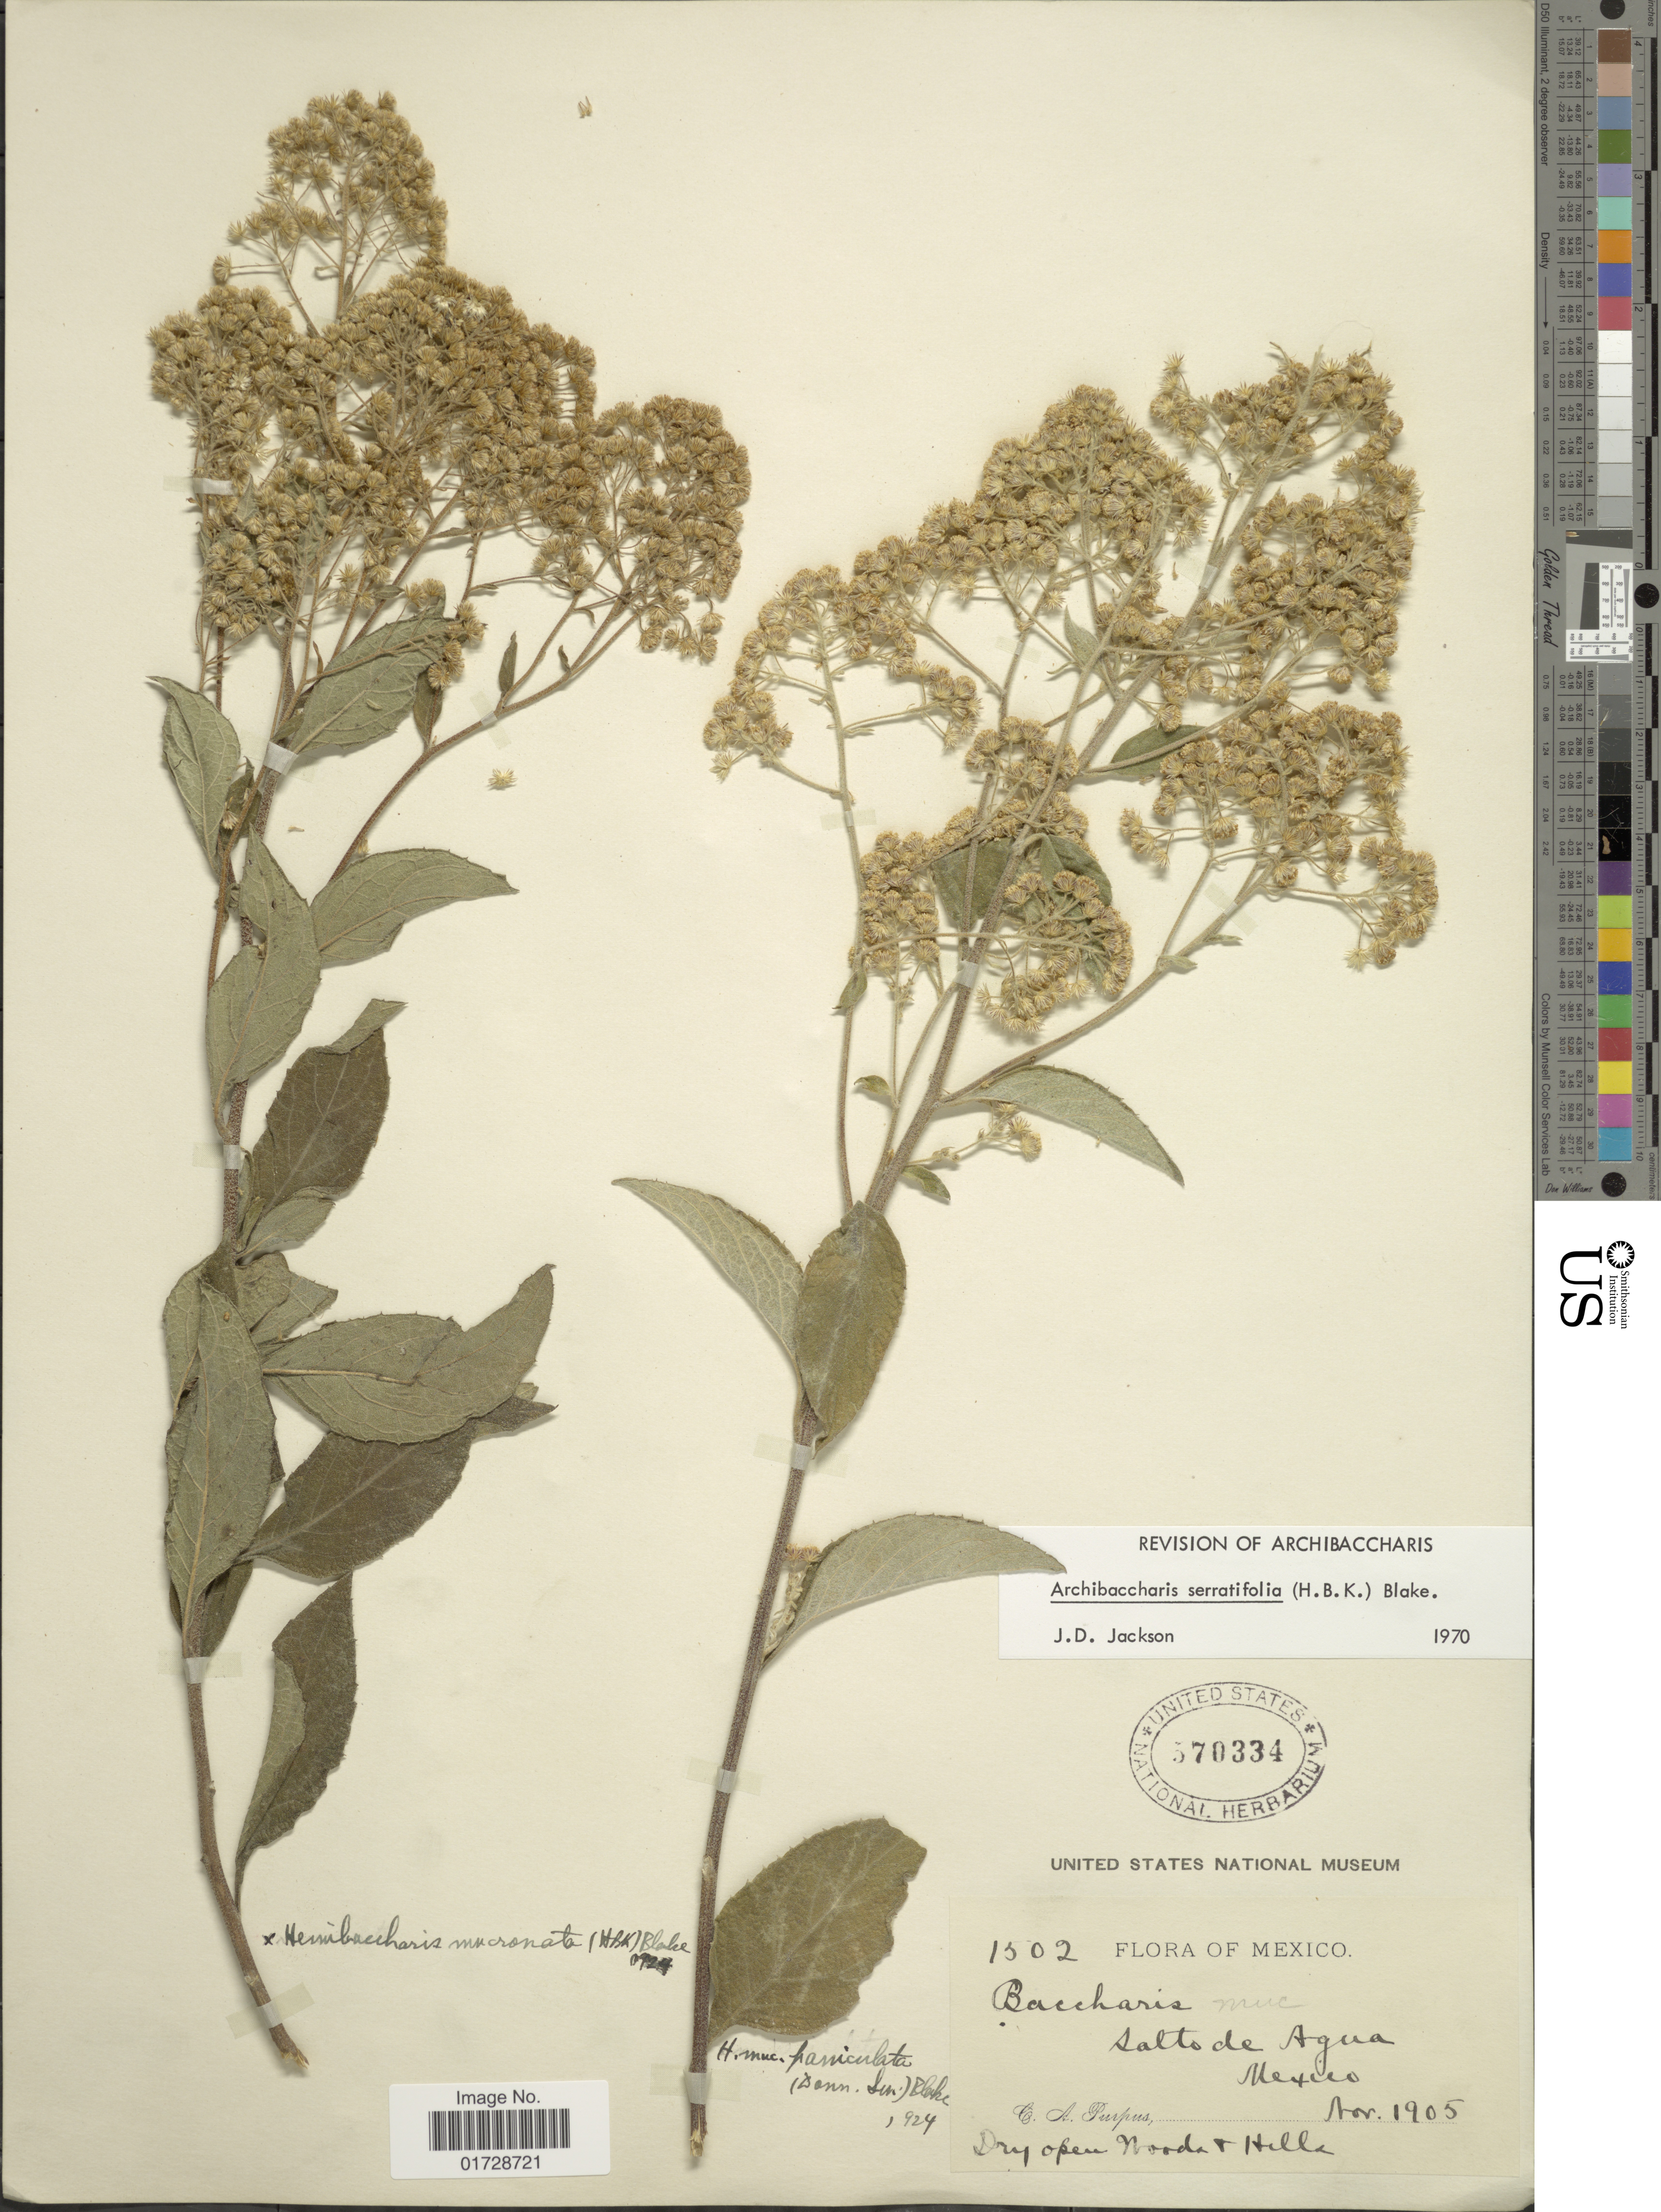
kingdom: Plantae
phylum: Tracheophyta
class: Magnoliopsida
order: Asterales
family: Asteraceae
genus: Archibaccharis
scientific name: Archibaccharis serratifolia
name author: (Kunth) S.F. Blake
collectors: C. A. Purpus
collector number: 1502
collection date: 1905-11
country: Mexico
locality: Salto de Agua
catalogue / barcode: US 570334